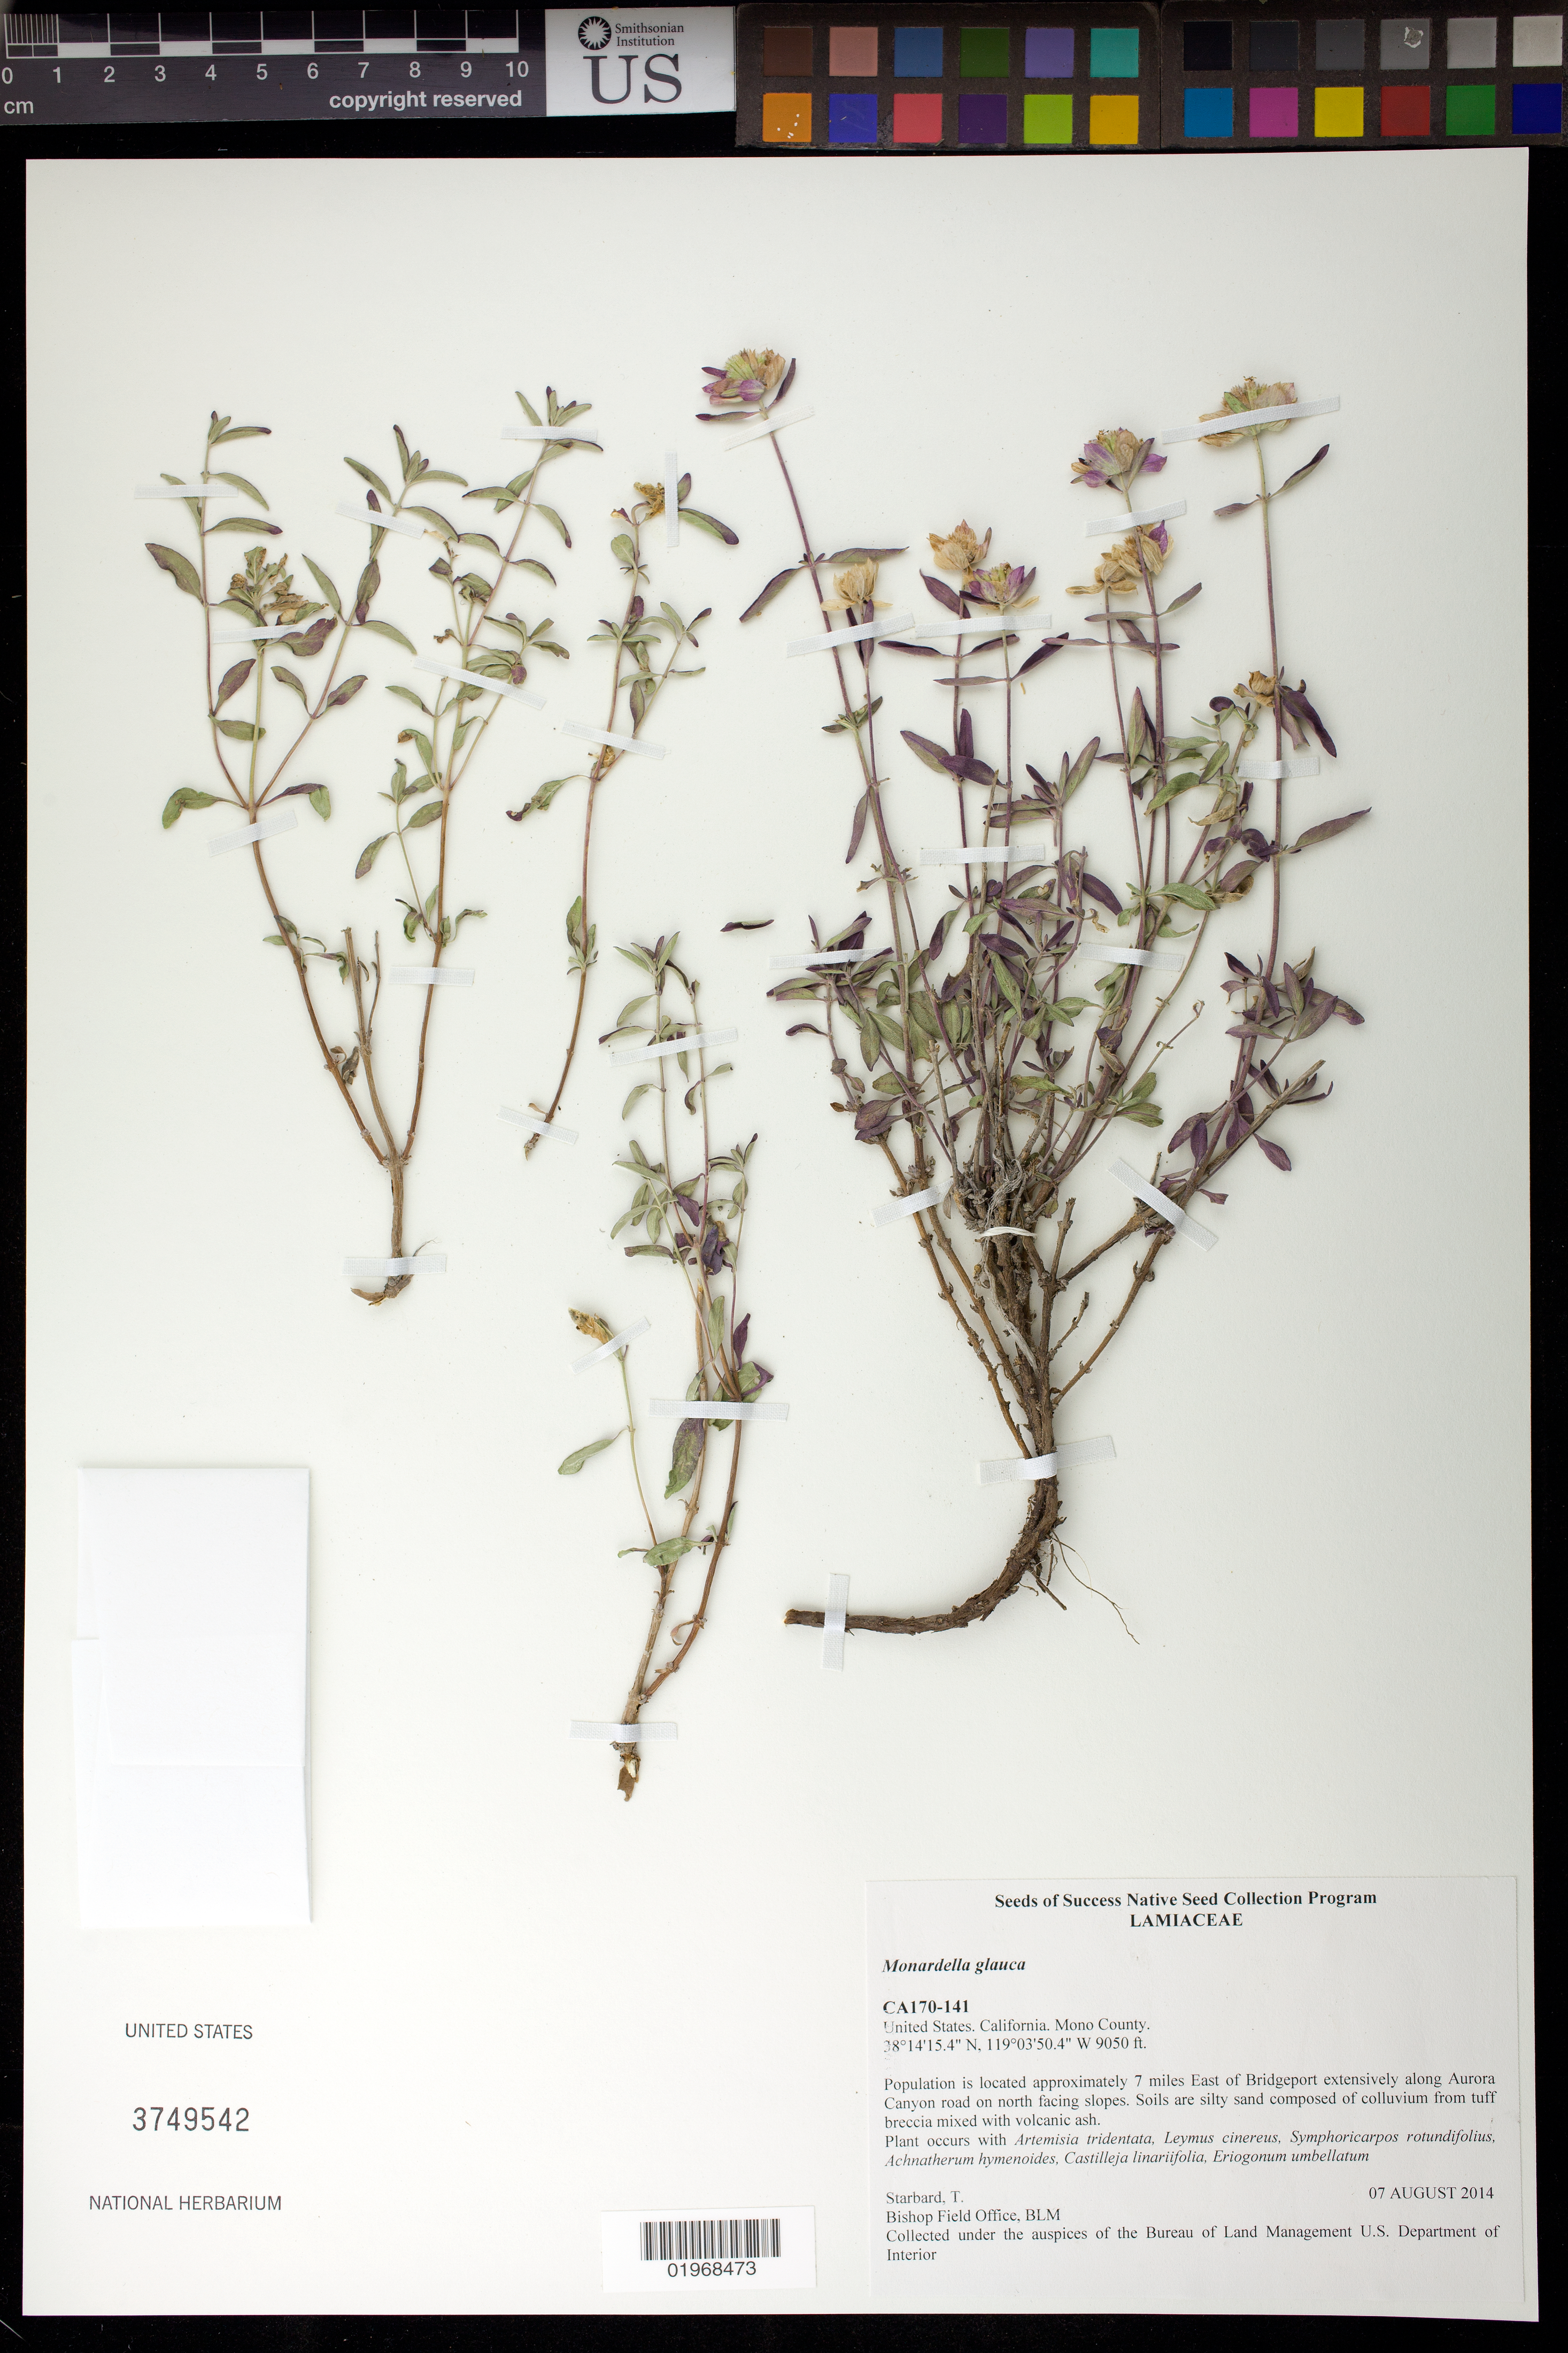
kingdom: Plantae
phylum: Tracheophyta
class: Magnoliopsida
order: Lamiales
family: Lamiaceae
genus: Monardella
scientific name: Monardella glauca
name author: Greene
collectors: T. Starbard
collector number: CA170-141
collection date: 2014-08-07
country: United States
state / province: California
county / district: Mono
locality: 7 mi. E of Bridgeport, along Aurora Canyon.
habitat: Silty sand composed of colluvium from tuff breccia mixed with volcanic ash. With Artemisia tridentata, Leymus cinereus, Castilleja linarifolia, ect.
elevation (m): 2758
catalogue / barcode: US 3749542